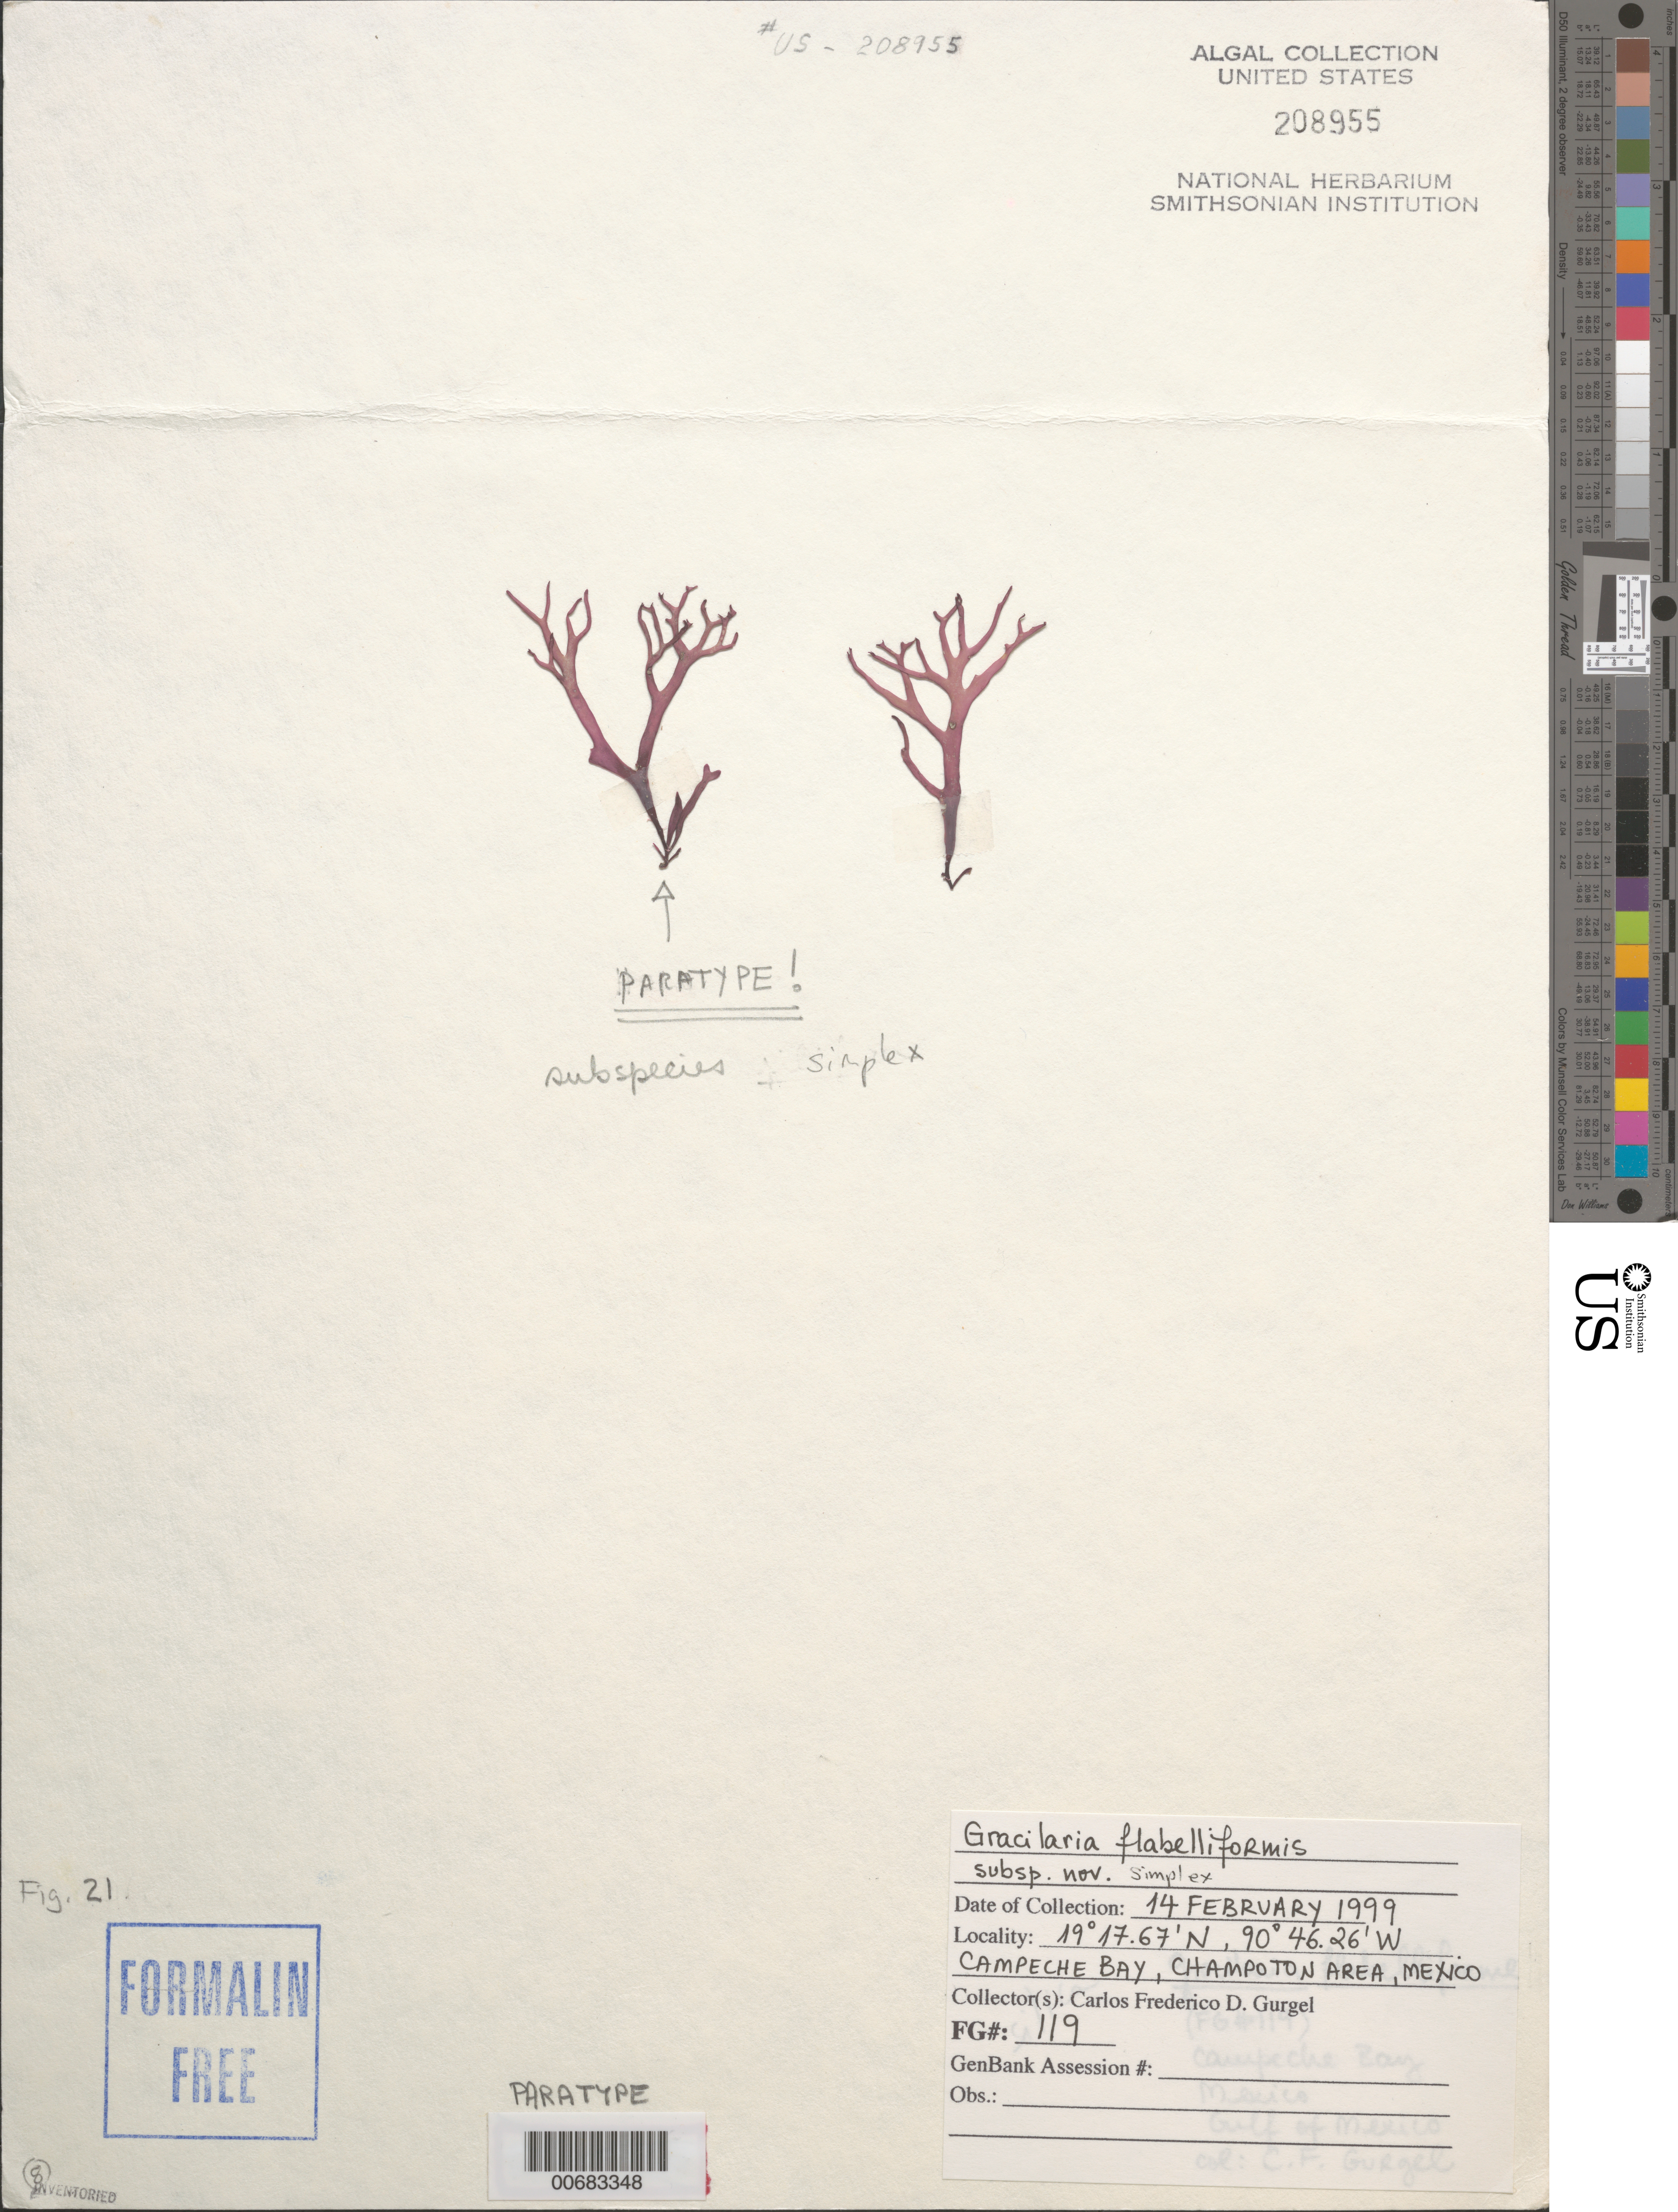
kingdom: Plantae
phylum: Rhodophyta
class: Florideophyceae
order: Gracilariales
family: Gracilariaceae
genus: Gracilaria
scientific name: Gracilaria flabelliformis subsp. simplex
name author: Gurgel et al.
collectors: C. Gurgel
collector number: FG-119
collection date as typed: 14 Feb 1999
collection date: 1999-02-14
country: Mexico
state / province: Campeche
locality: Campeche Bay, Champoton area, Gulf of Mexico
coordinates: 19 17.67' N, 90 46.26' W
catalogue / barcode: US 208955